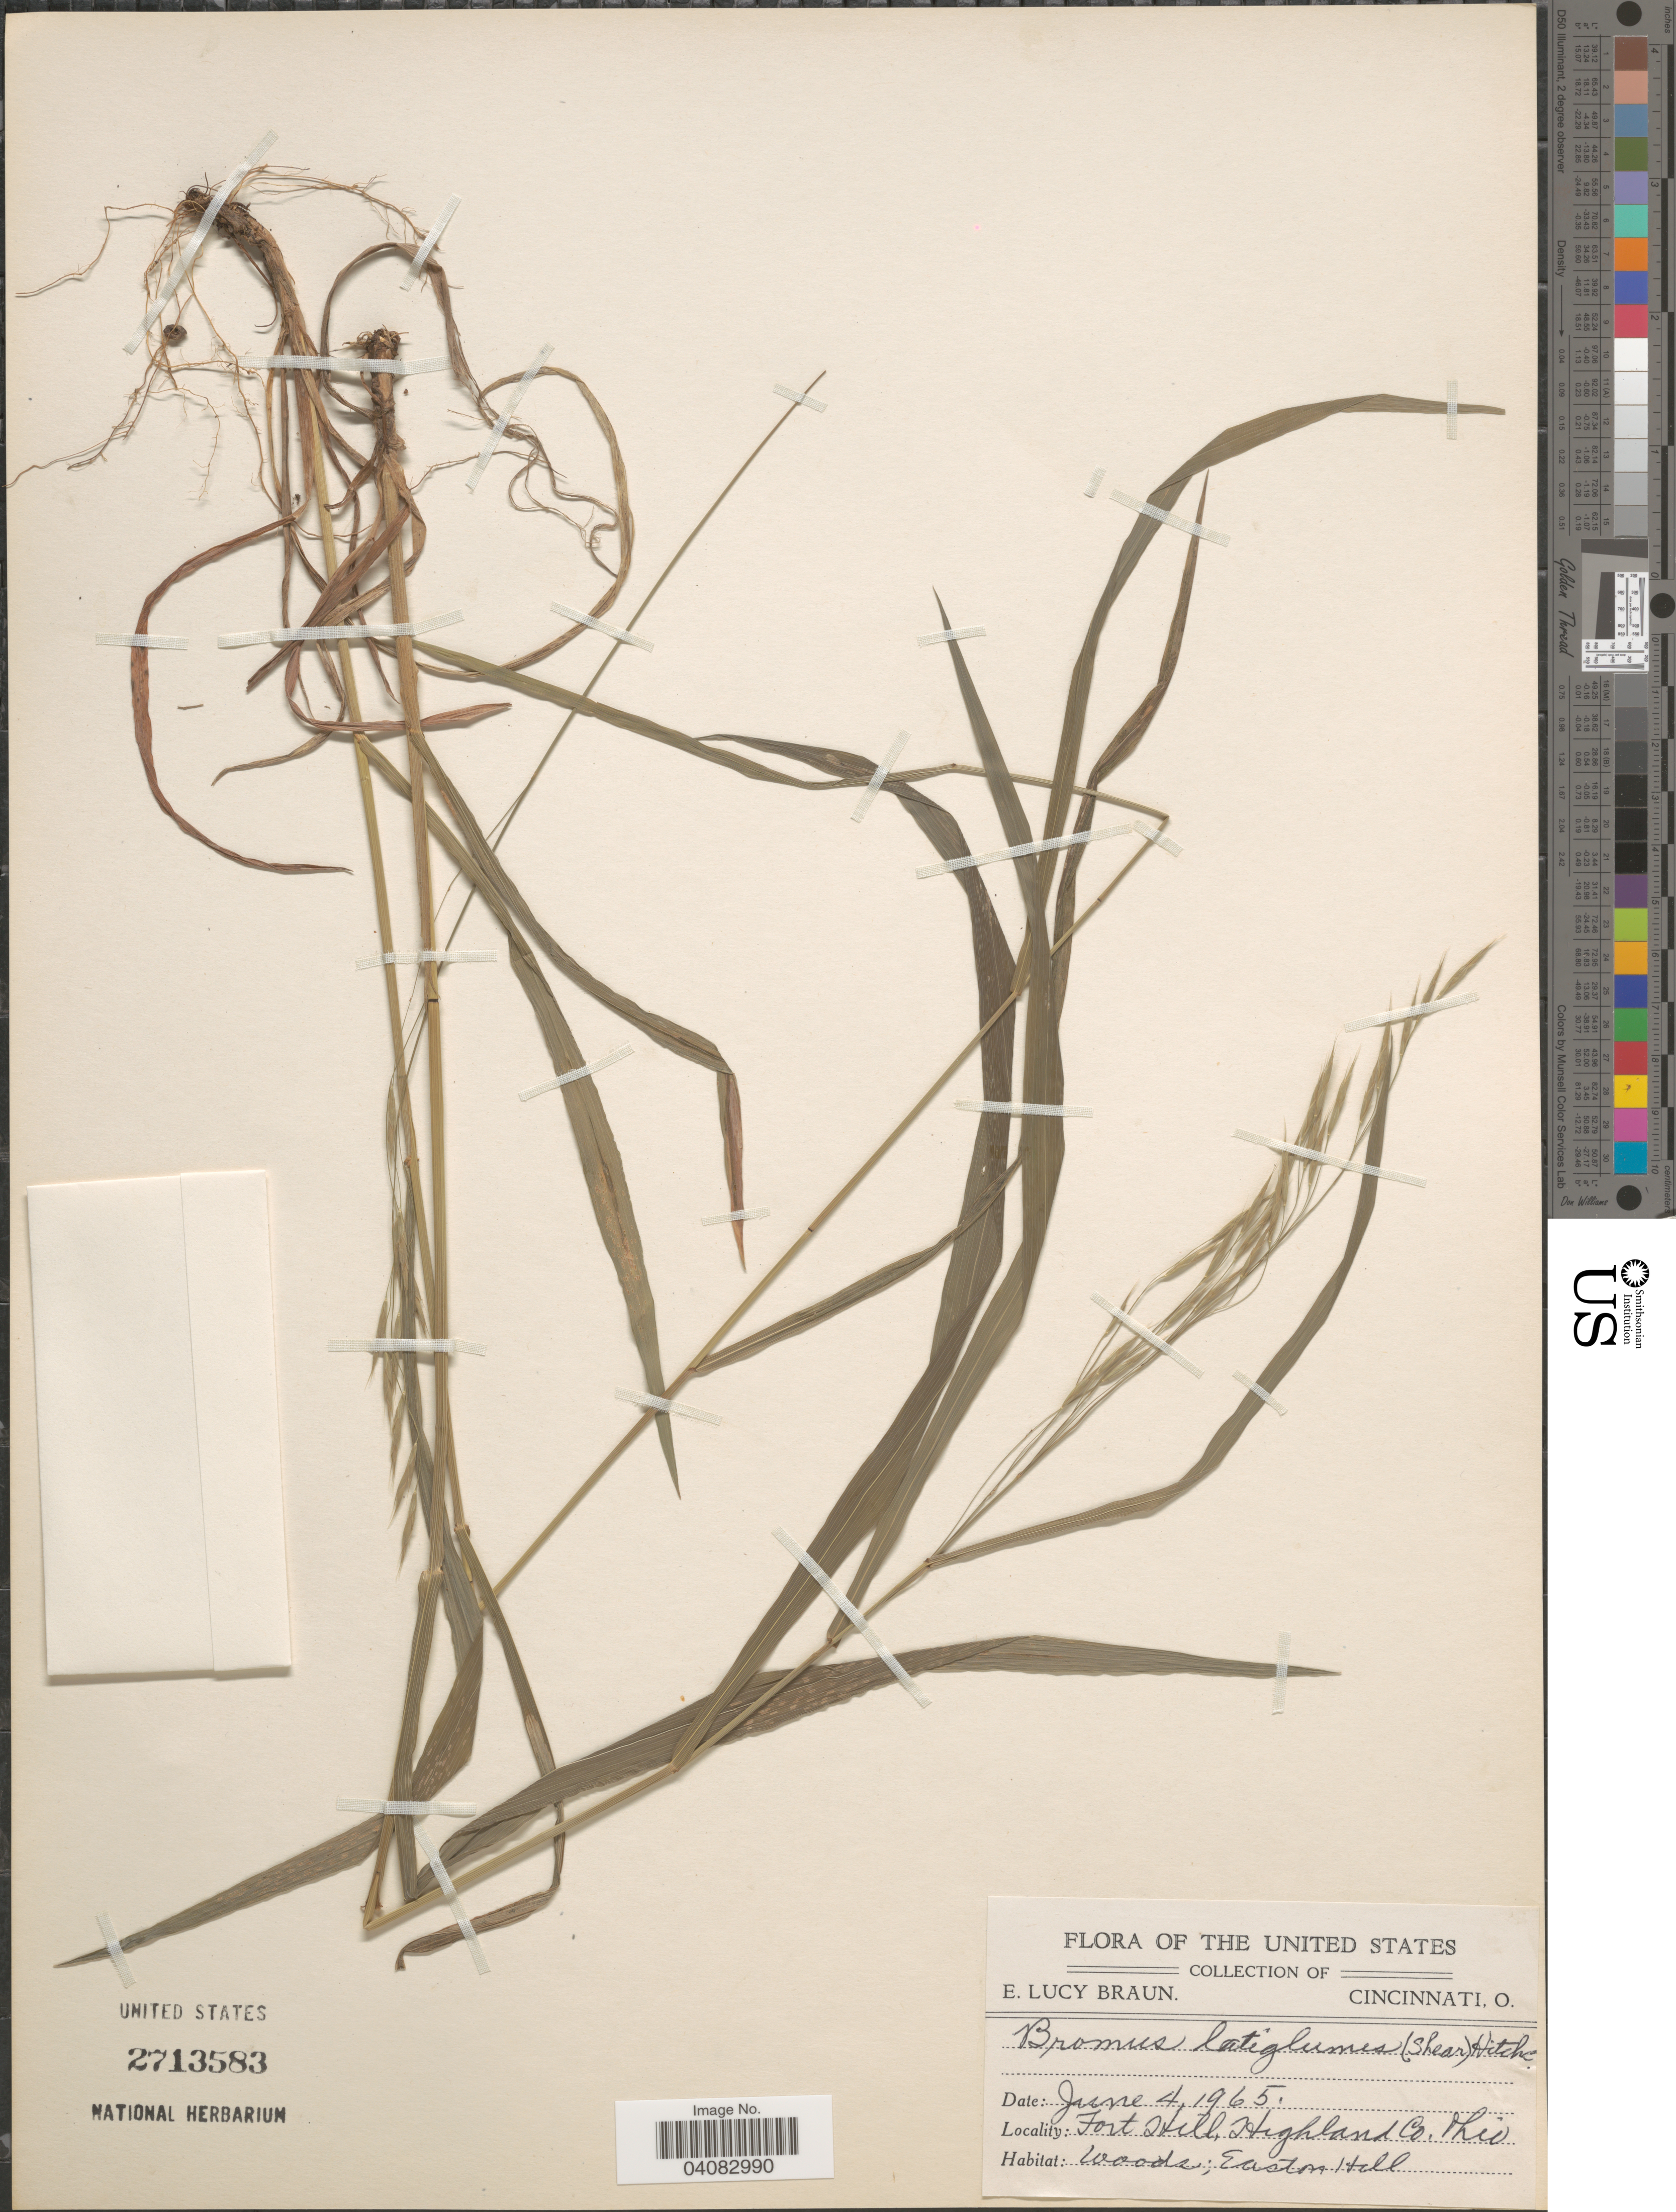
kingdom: Plantae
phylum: Tracheophyta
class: Liliopsida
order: Poales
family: Poaceae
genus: Bromus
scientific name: Bromus latiglumis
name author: (Scribn. ex Shear) Hitchc.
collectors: E. L. Braun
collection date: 1965-06-04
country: United States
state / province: Ohio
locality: Fort Hill, Highland Co. Easton Hill.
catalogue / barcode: US 2713583